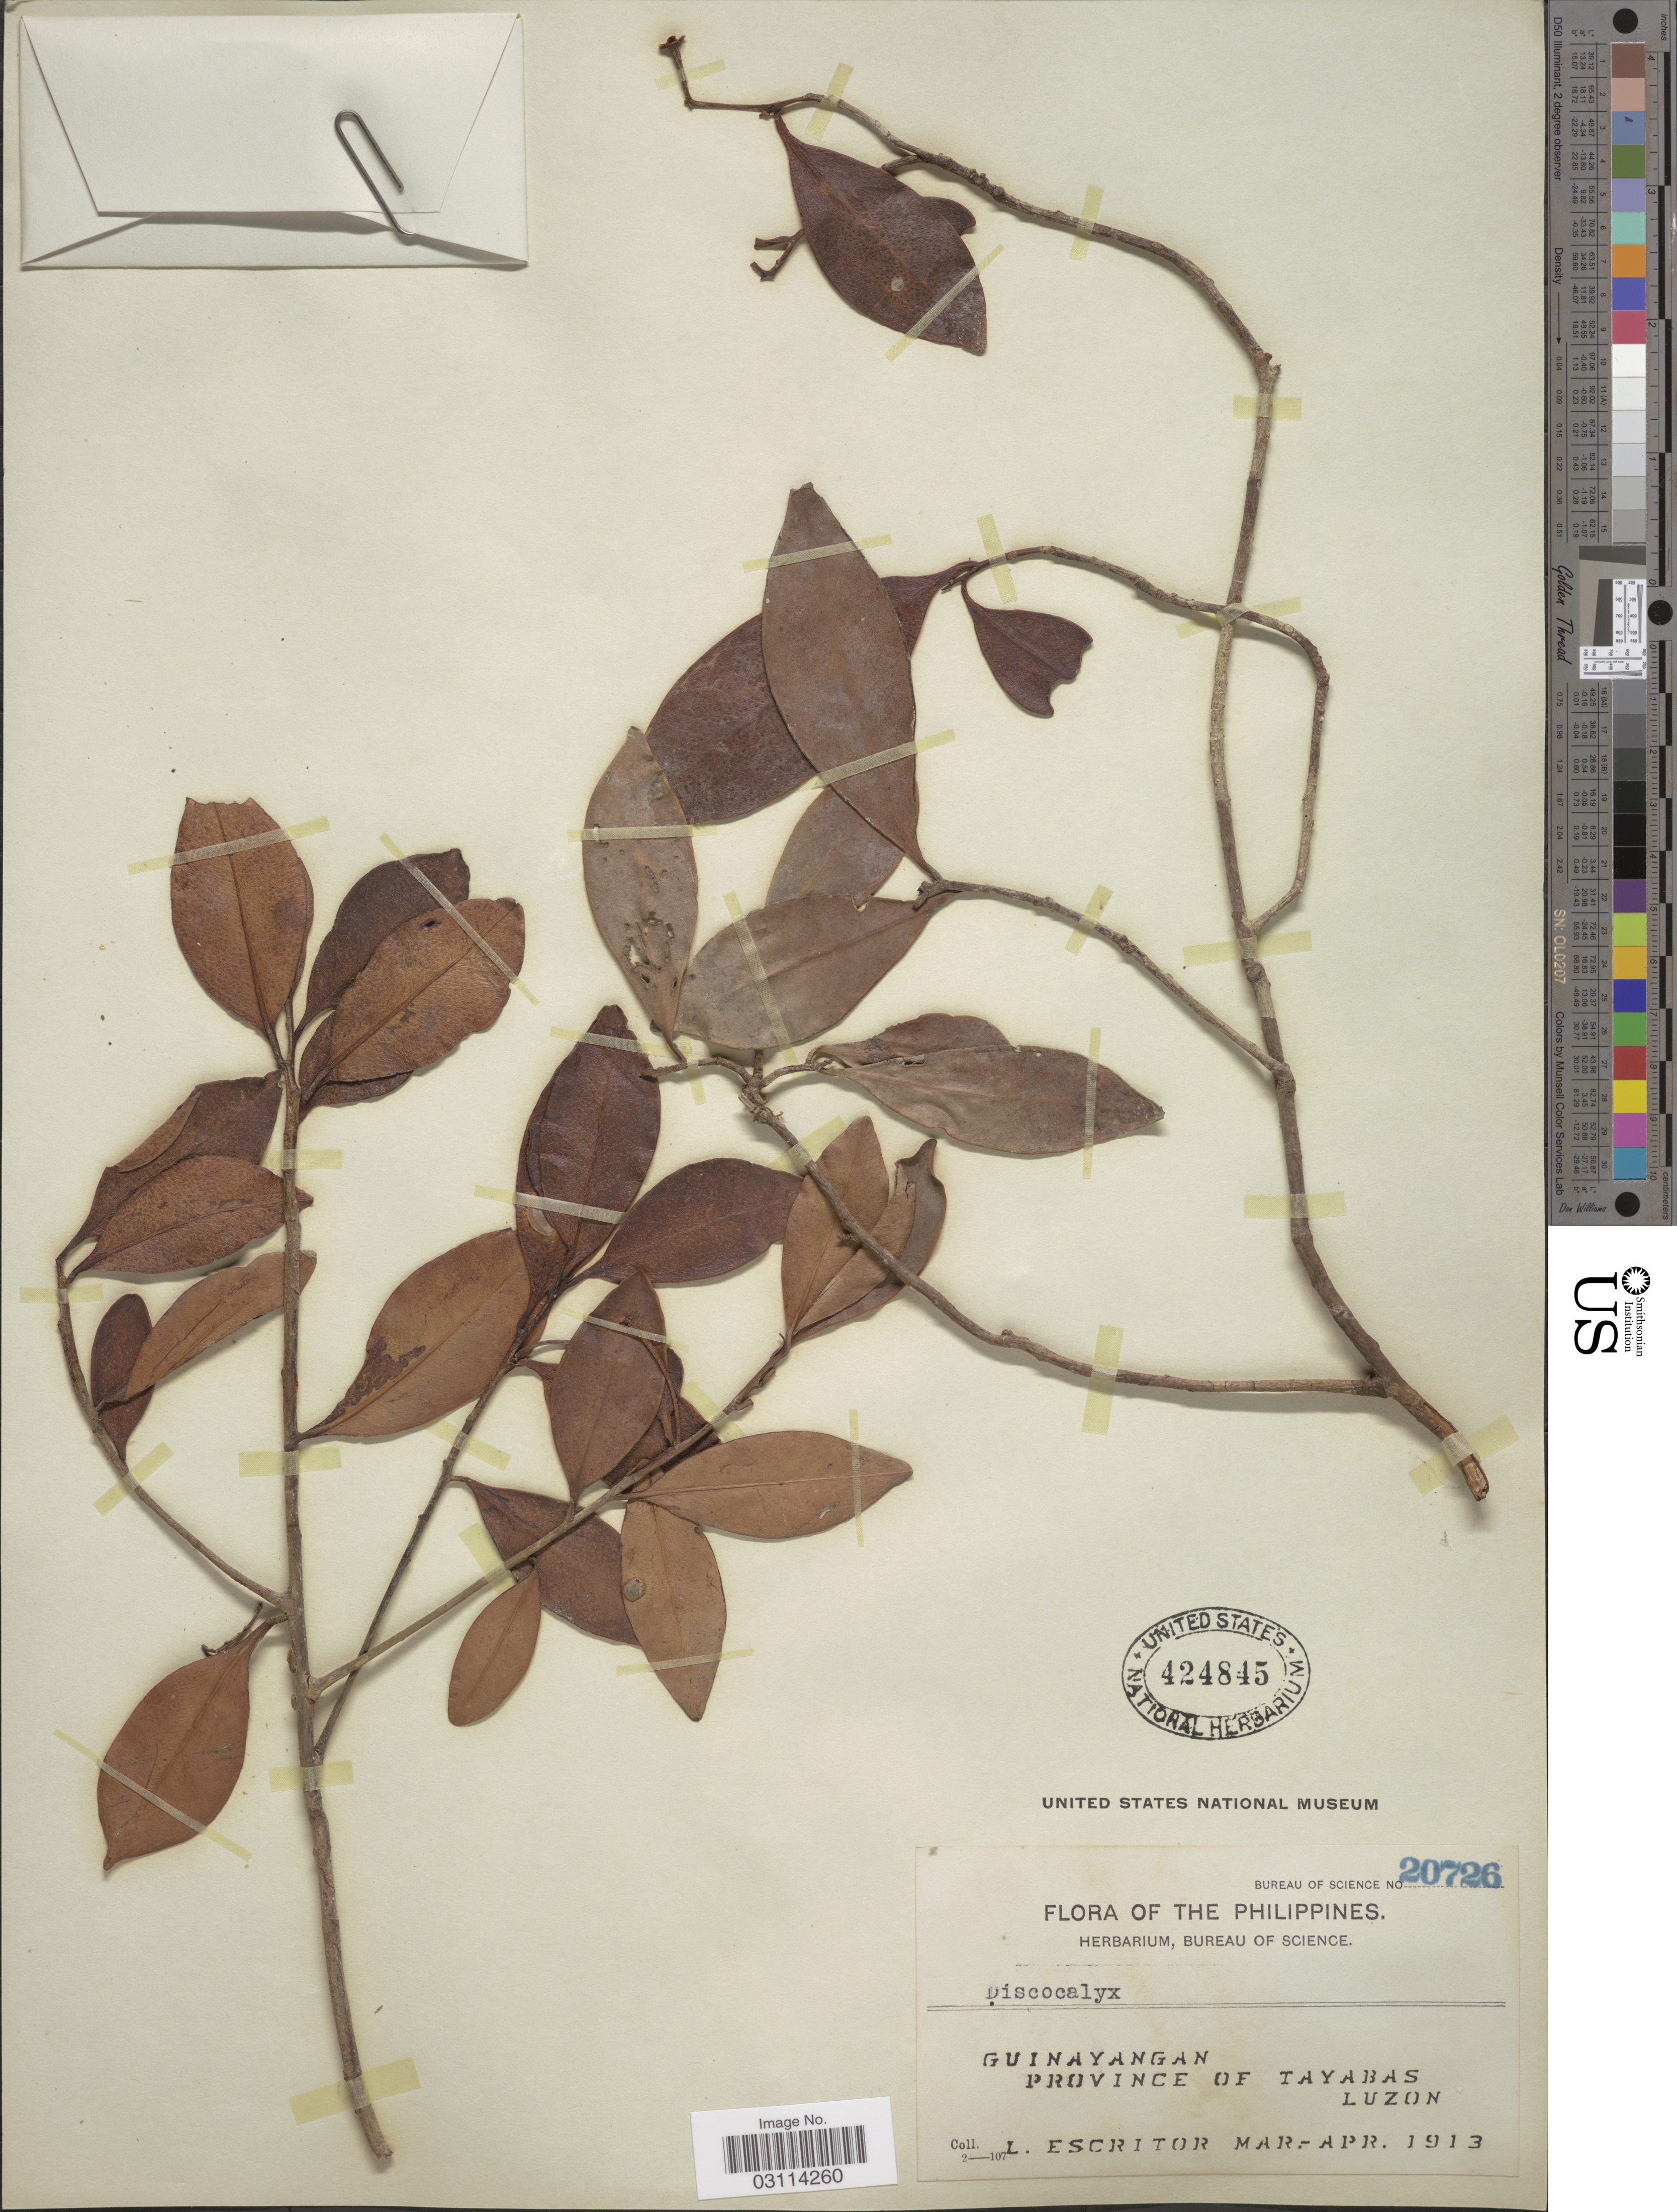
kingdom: Plantae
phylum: Tracheophyta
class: Magnoliopsida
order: Ericales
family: Primulaceae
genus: Discocalyx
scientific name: Discocalyx sp.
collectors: L. Escritor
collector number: Bureau of Science 20726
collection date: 1913-03/1913-04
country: Philippines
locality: Guinayangan, Province of Tayabas, Luzon.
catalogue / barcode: US 424845